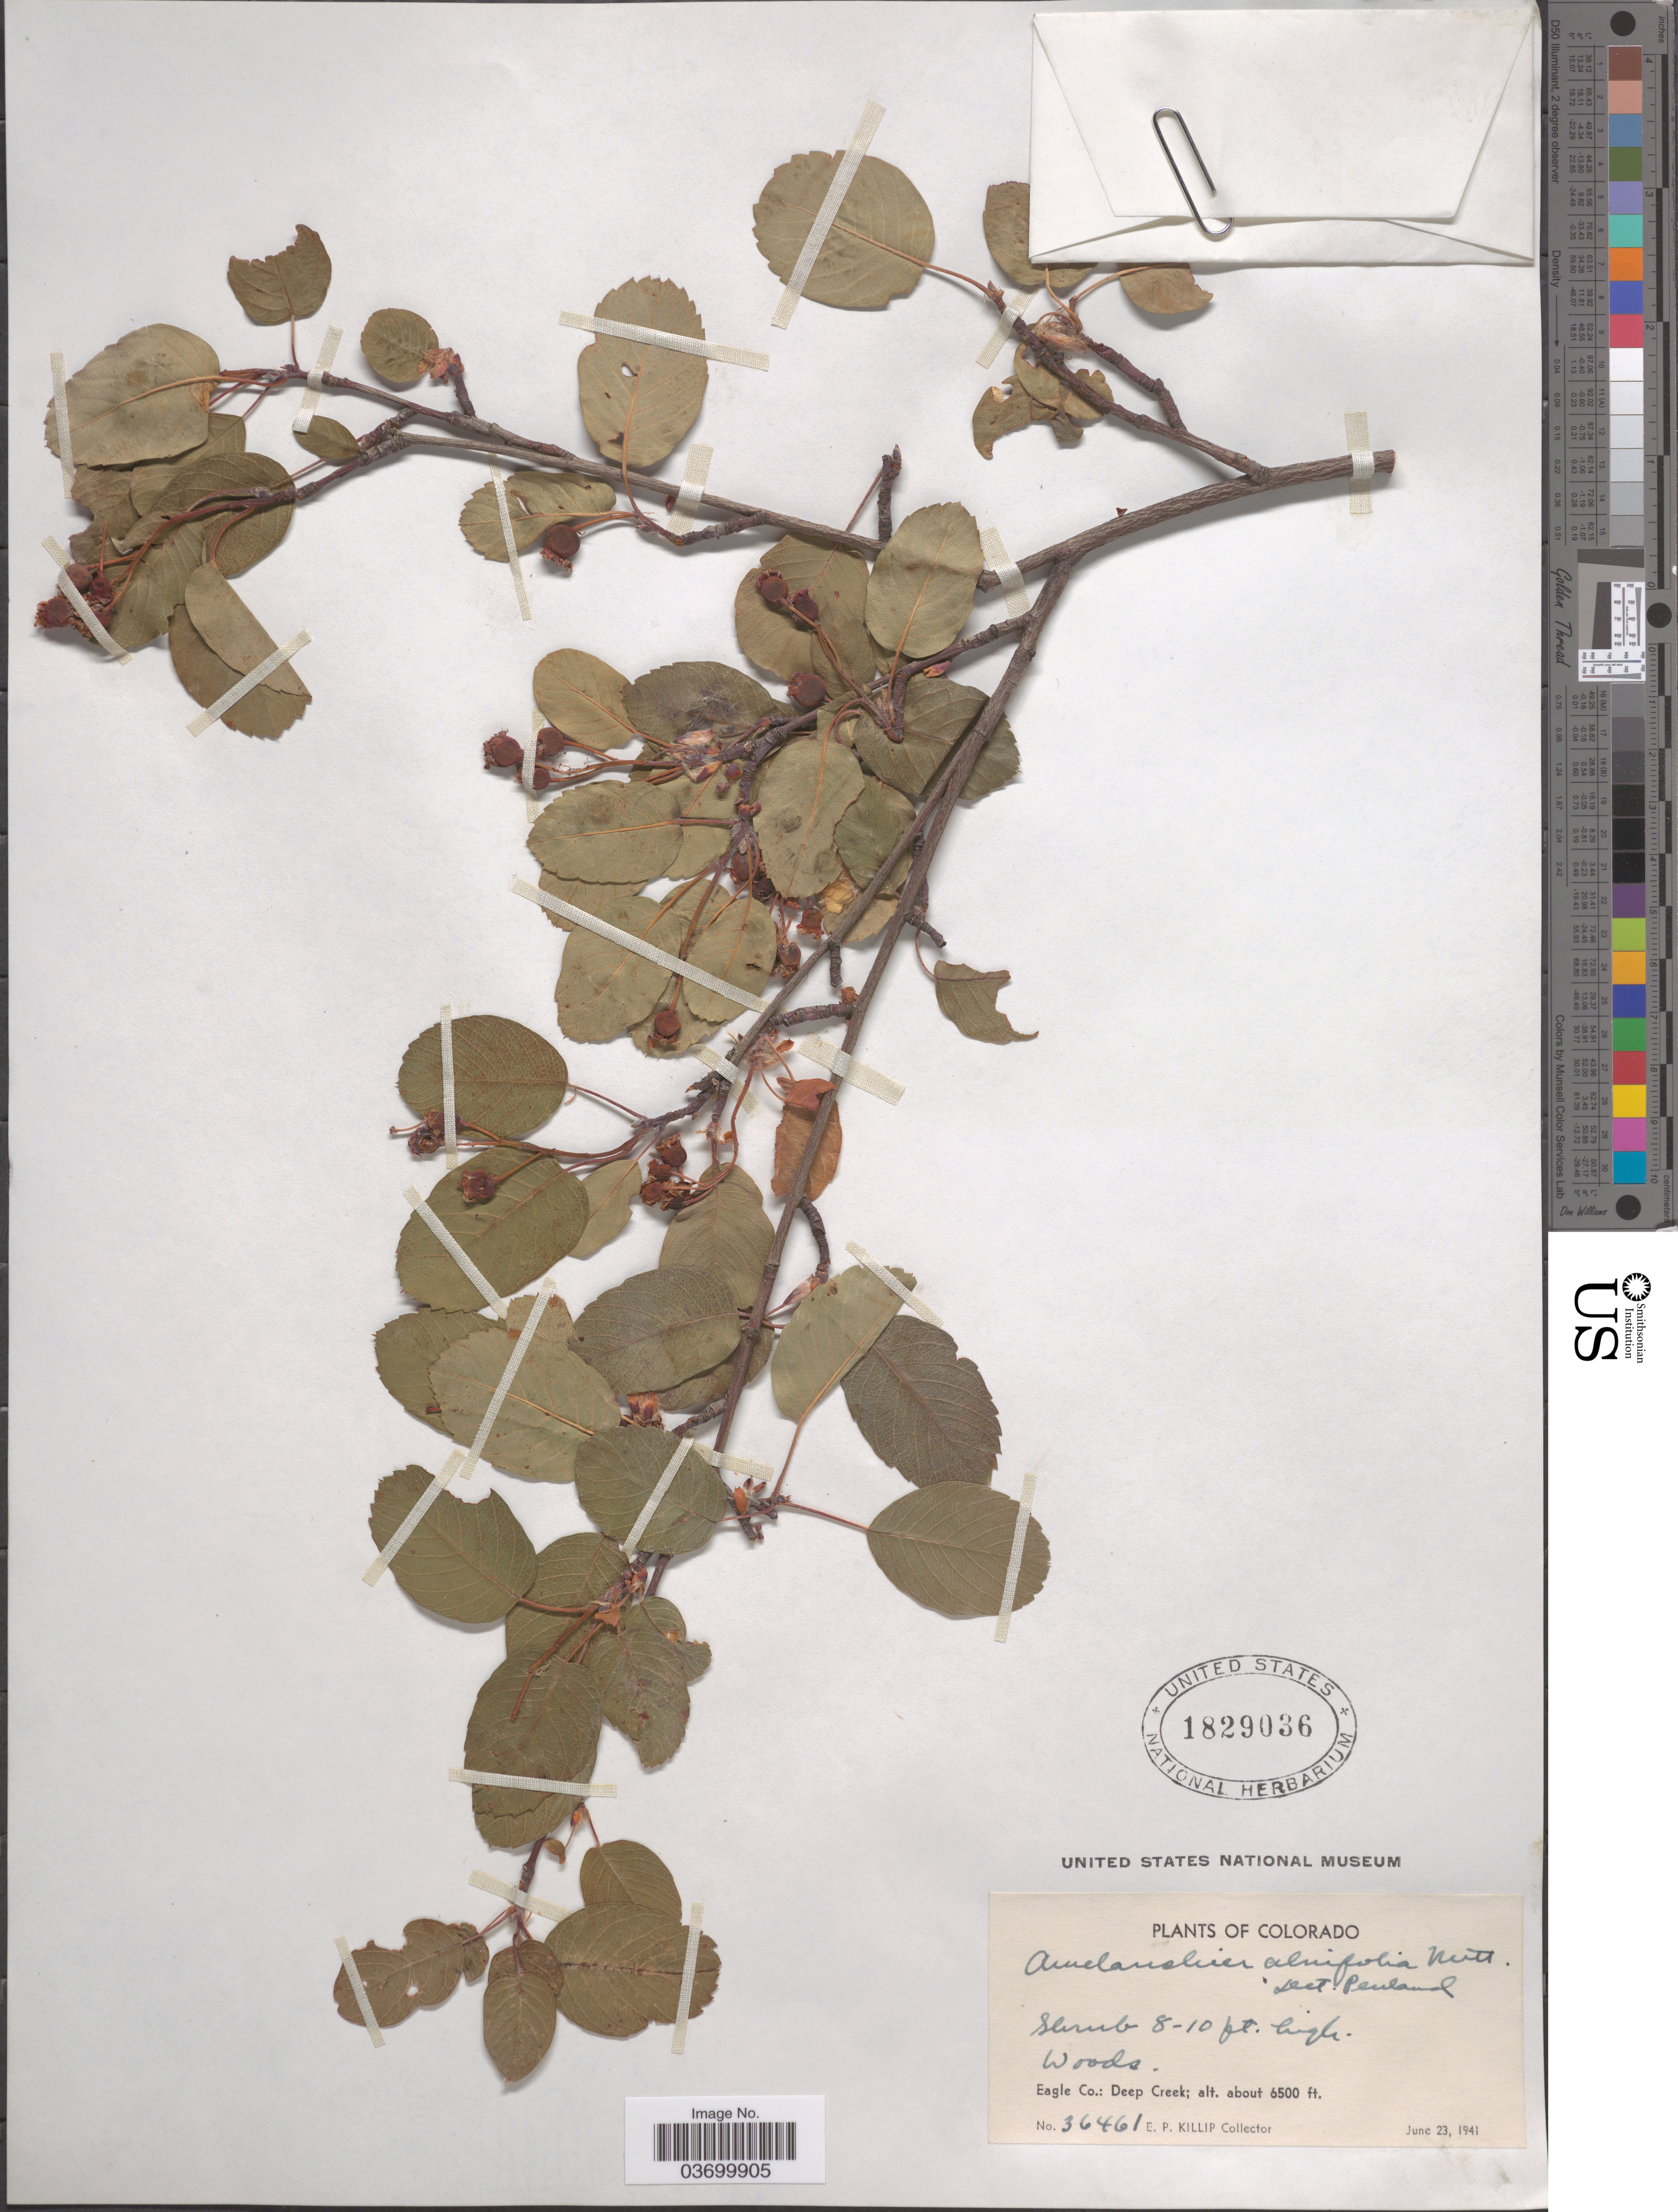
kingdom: Plantae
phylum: Tracheophyta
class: Magnoliopsida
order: Rosales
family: Rosaceae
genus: Amelanchier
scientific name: Amelanchier alnifolia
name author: (Nutt.) Nutt. ex M. Roem.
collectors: E. P. Killip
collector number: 36461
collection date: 1941-06-23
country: United States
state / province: Colorado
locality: Eagle Co.: Deep Creek.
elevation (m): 1981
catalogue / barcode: US 1829036